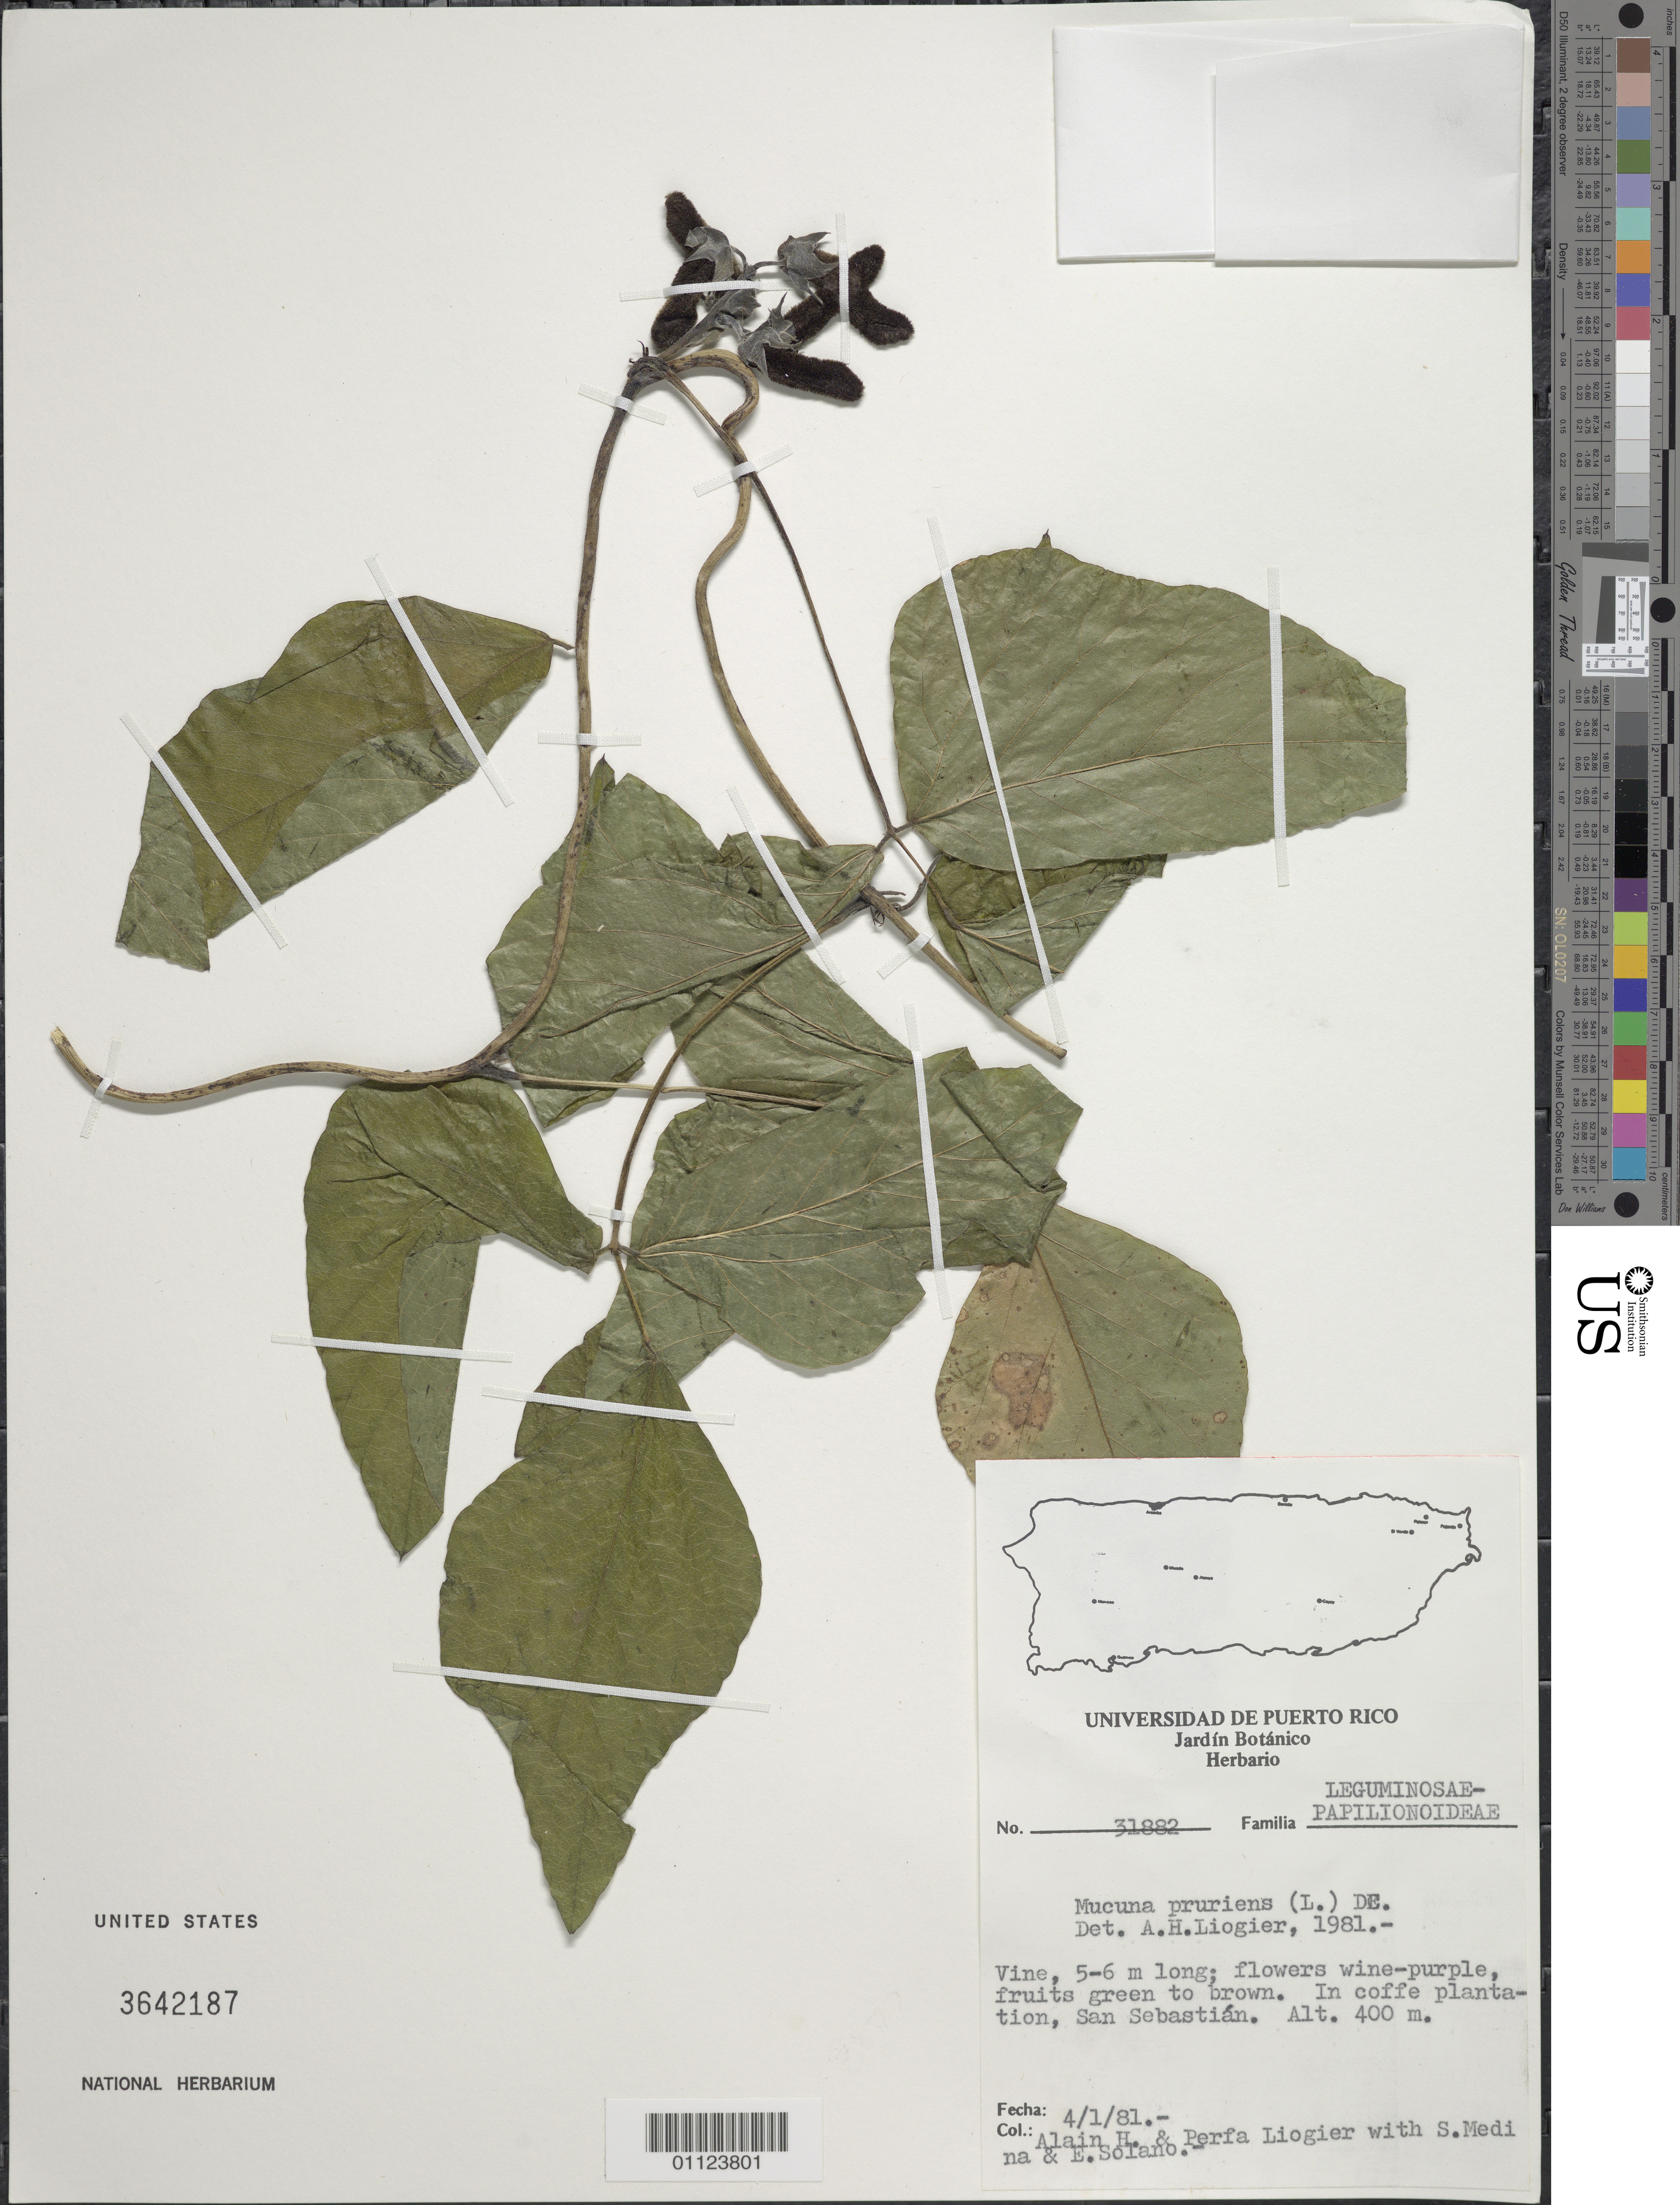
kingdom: Plantae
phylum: Tracheophyta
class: Magnoliopsida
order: Fabales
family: Fabaceae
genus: Mucuna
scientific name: Mucuna pruriens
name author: (L.) DC.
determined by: Liogier, Alain H.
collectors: A. H. Liogier, M. P. Liogier, S. Medina & E. Solano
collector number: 31882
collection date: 1981-04-01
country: Puerto Rico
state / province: San Sebastián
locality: San Sebastián.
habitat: In coffee plantation.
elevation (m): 400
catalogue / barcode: US 3642187